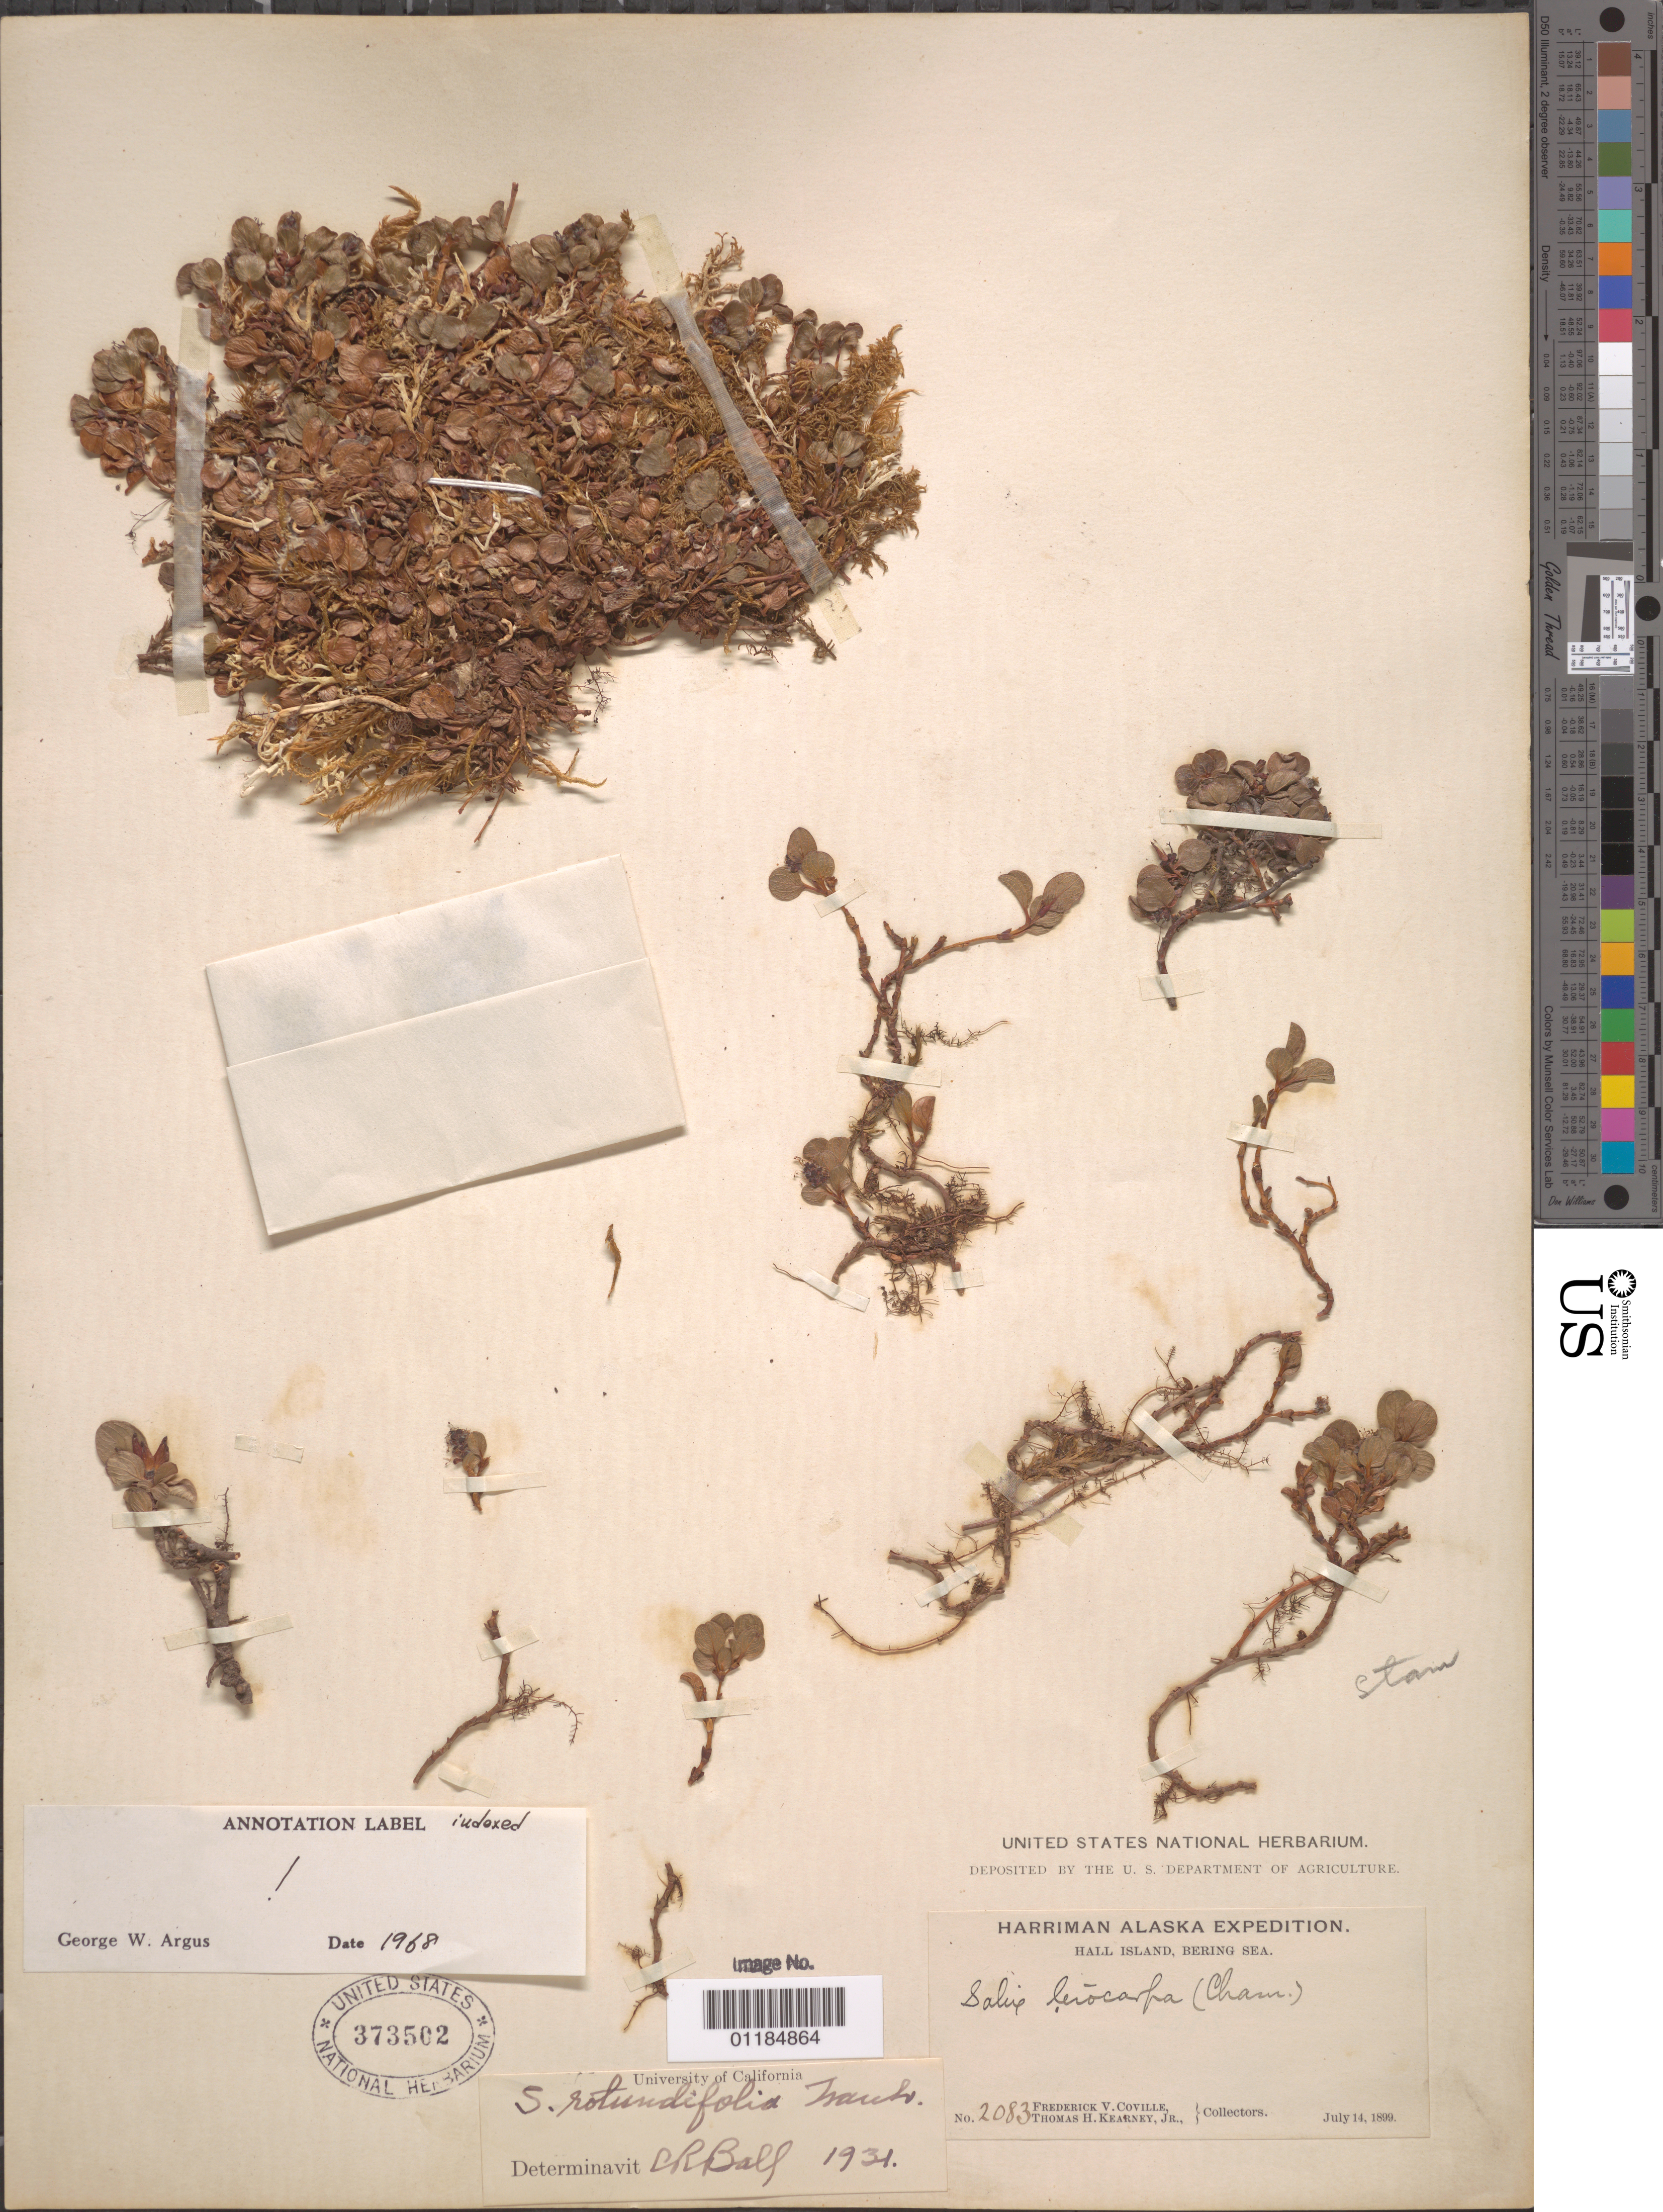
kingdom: Plantae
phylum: Tracheophyta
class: Magnoliopsida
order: Malpighiales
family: Salicaceae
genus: Salix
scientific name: Salix rotundifolia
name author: Trautv.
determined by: Ball, C. R.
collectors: F. V. Coville & T. H. Kearney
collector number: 2083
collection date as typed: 14 Jul 1899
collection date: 1899-07-14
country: United States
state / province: Alaska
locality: Hall Island, Bering Sea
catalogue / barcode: US 373562